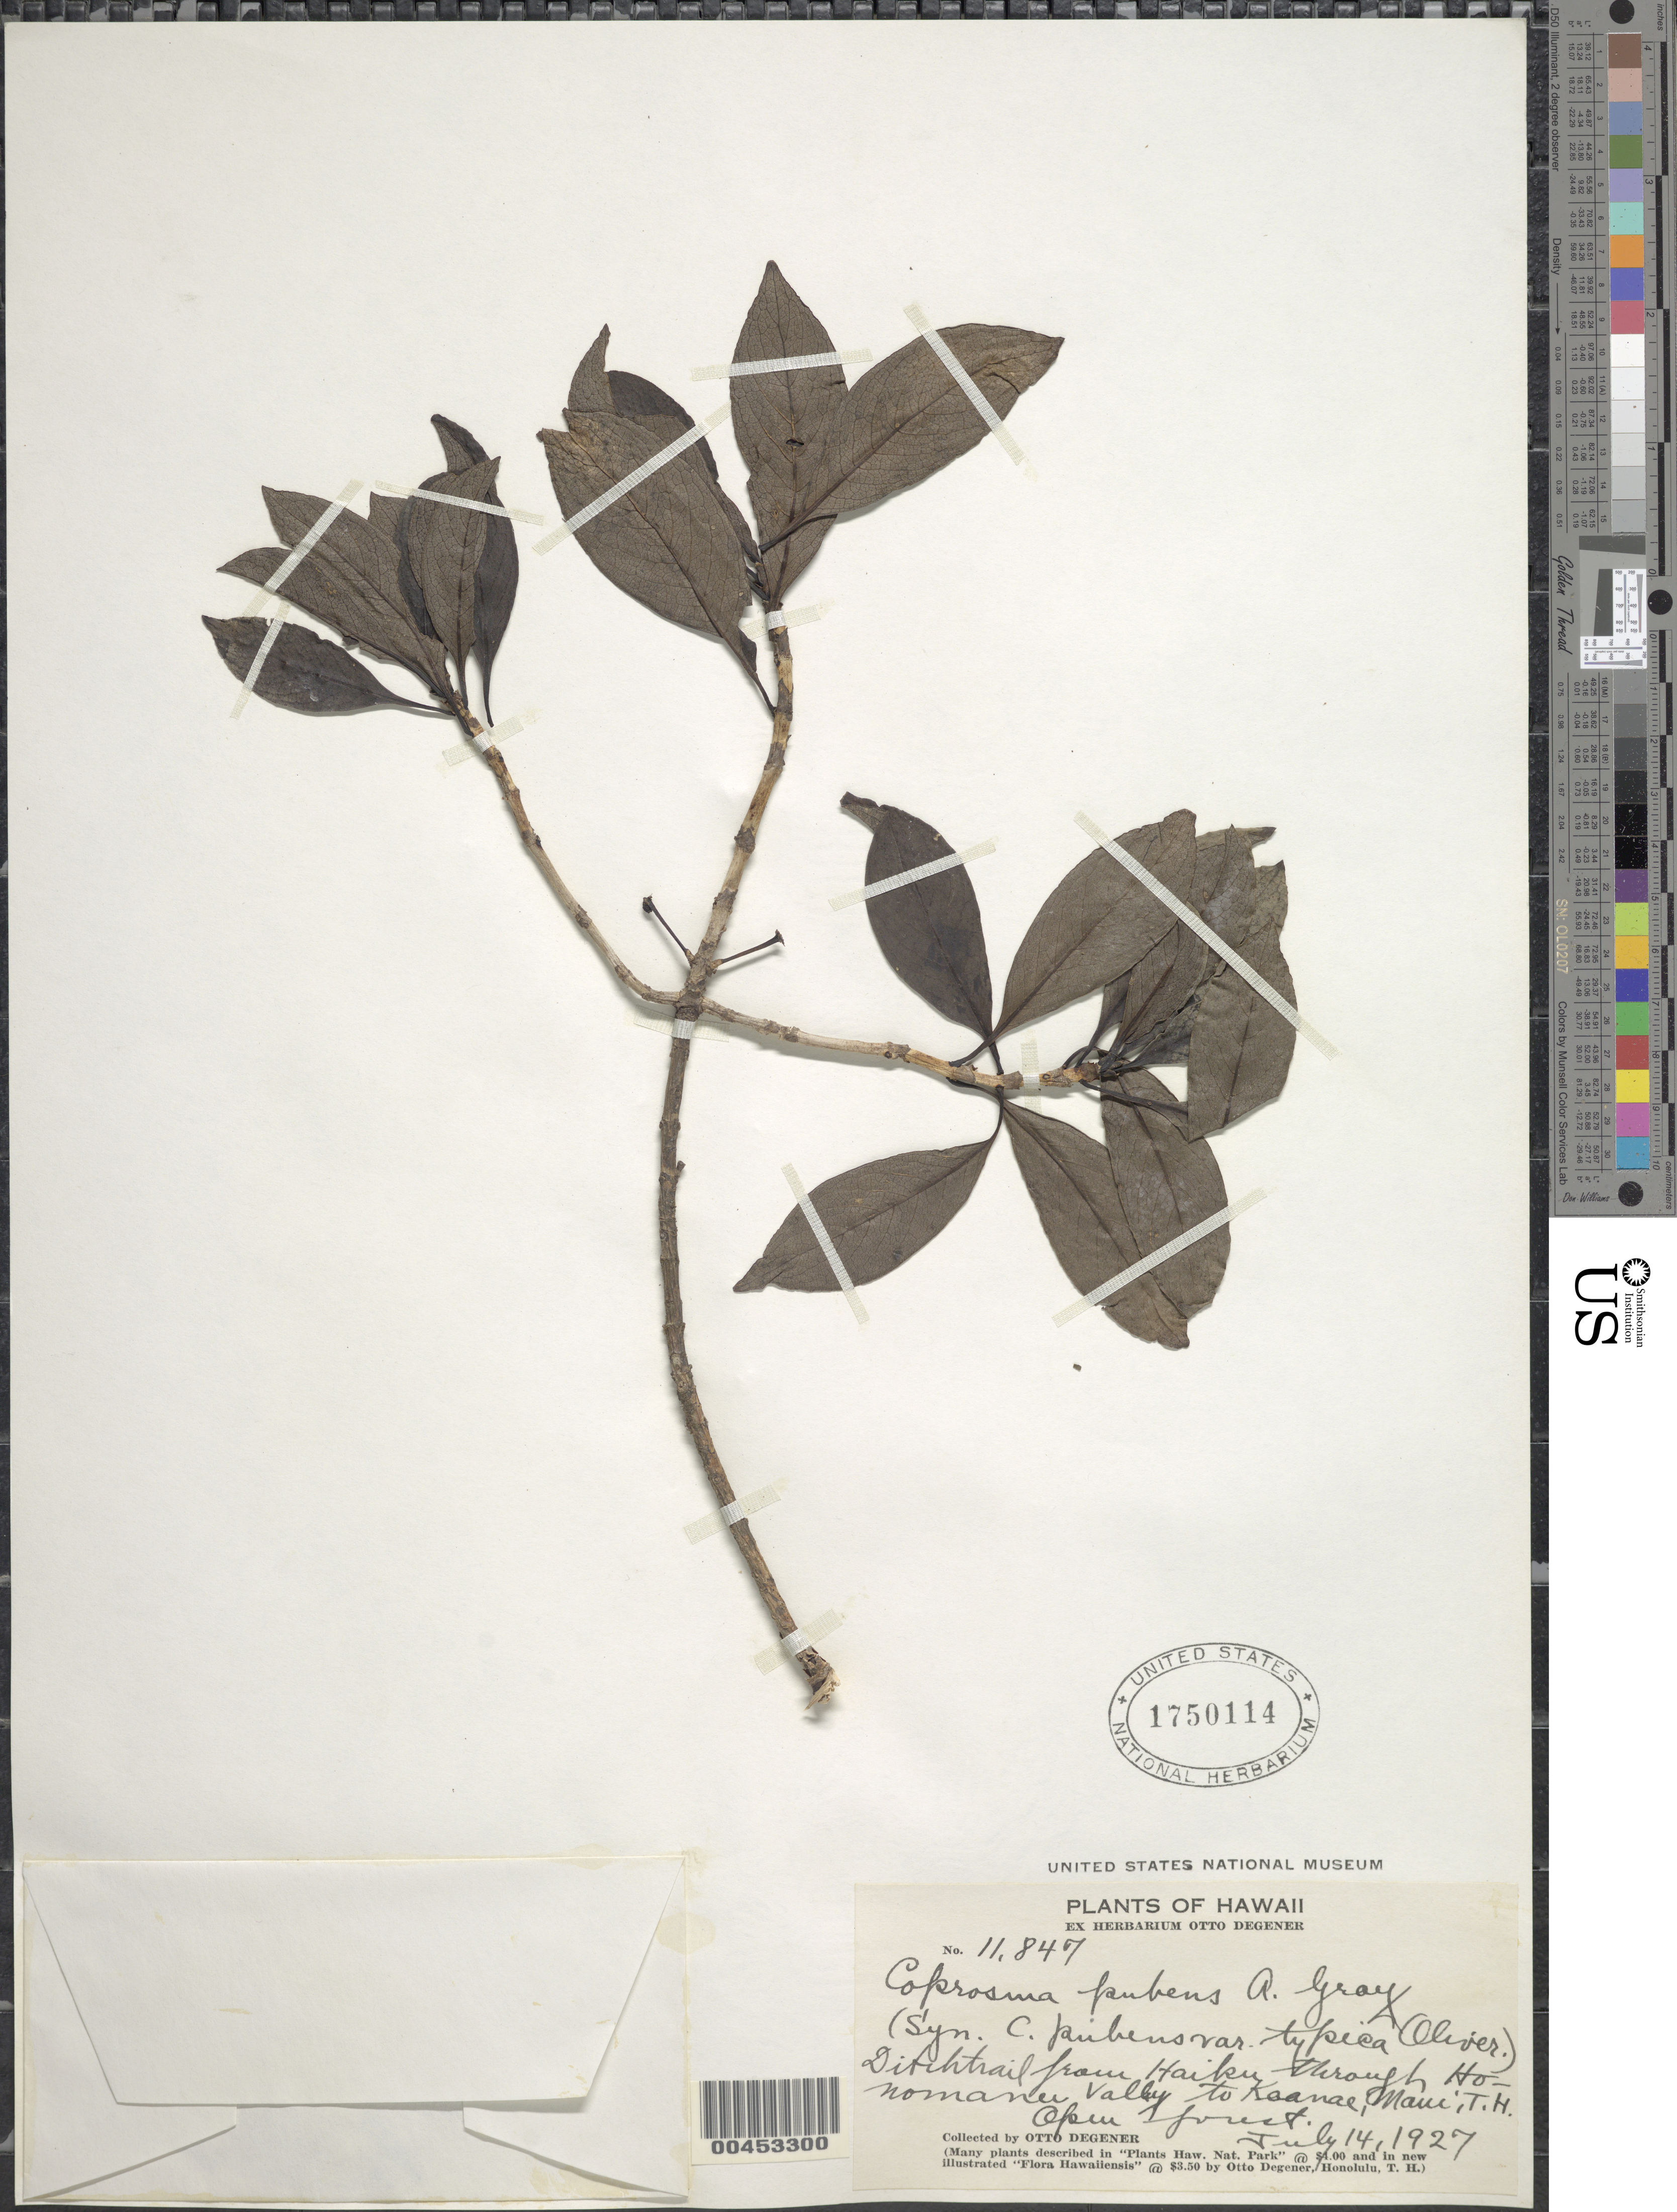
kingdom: Plantae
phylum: Tracheophyta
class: Magnoliopsida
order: Gentianales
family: Rubiaceae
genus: Coprosma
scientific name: Coprosma pubens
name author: A. Gray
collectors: O. Degener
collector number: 11847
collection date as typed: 14 Jul 1927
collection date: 1927-07-14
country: United States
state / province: Hawaii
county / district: Maui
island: Maui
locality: Ditch trail from Haiku through Honomanu Valley to Keanae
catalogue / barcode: US 1750114